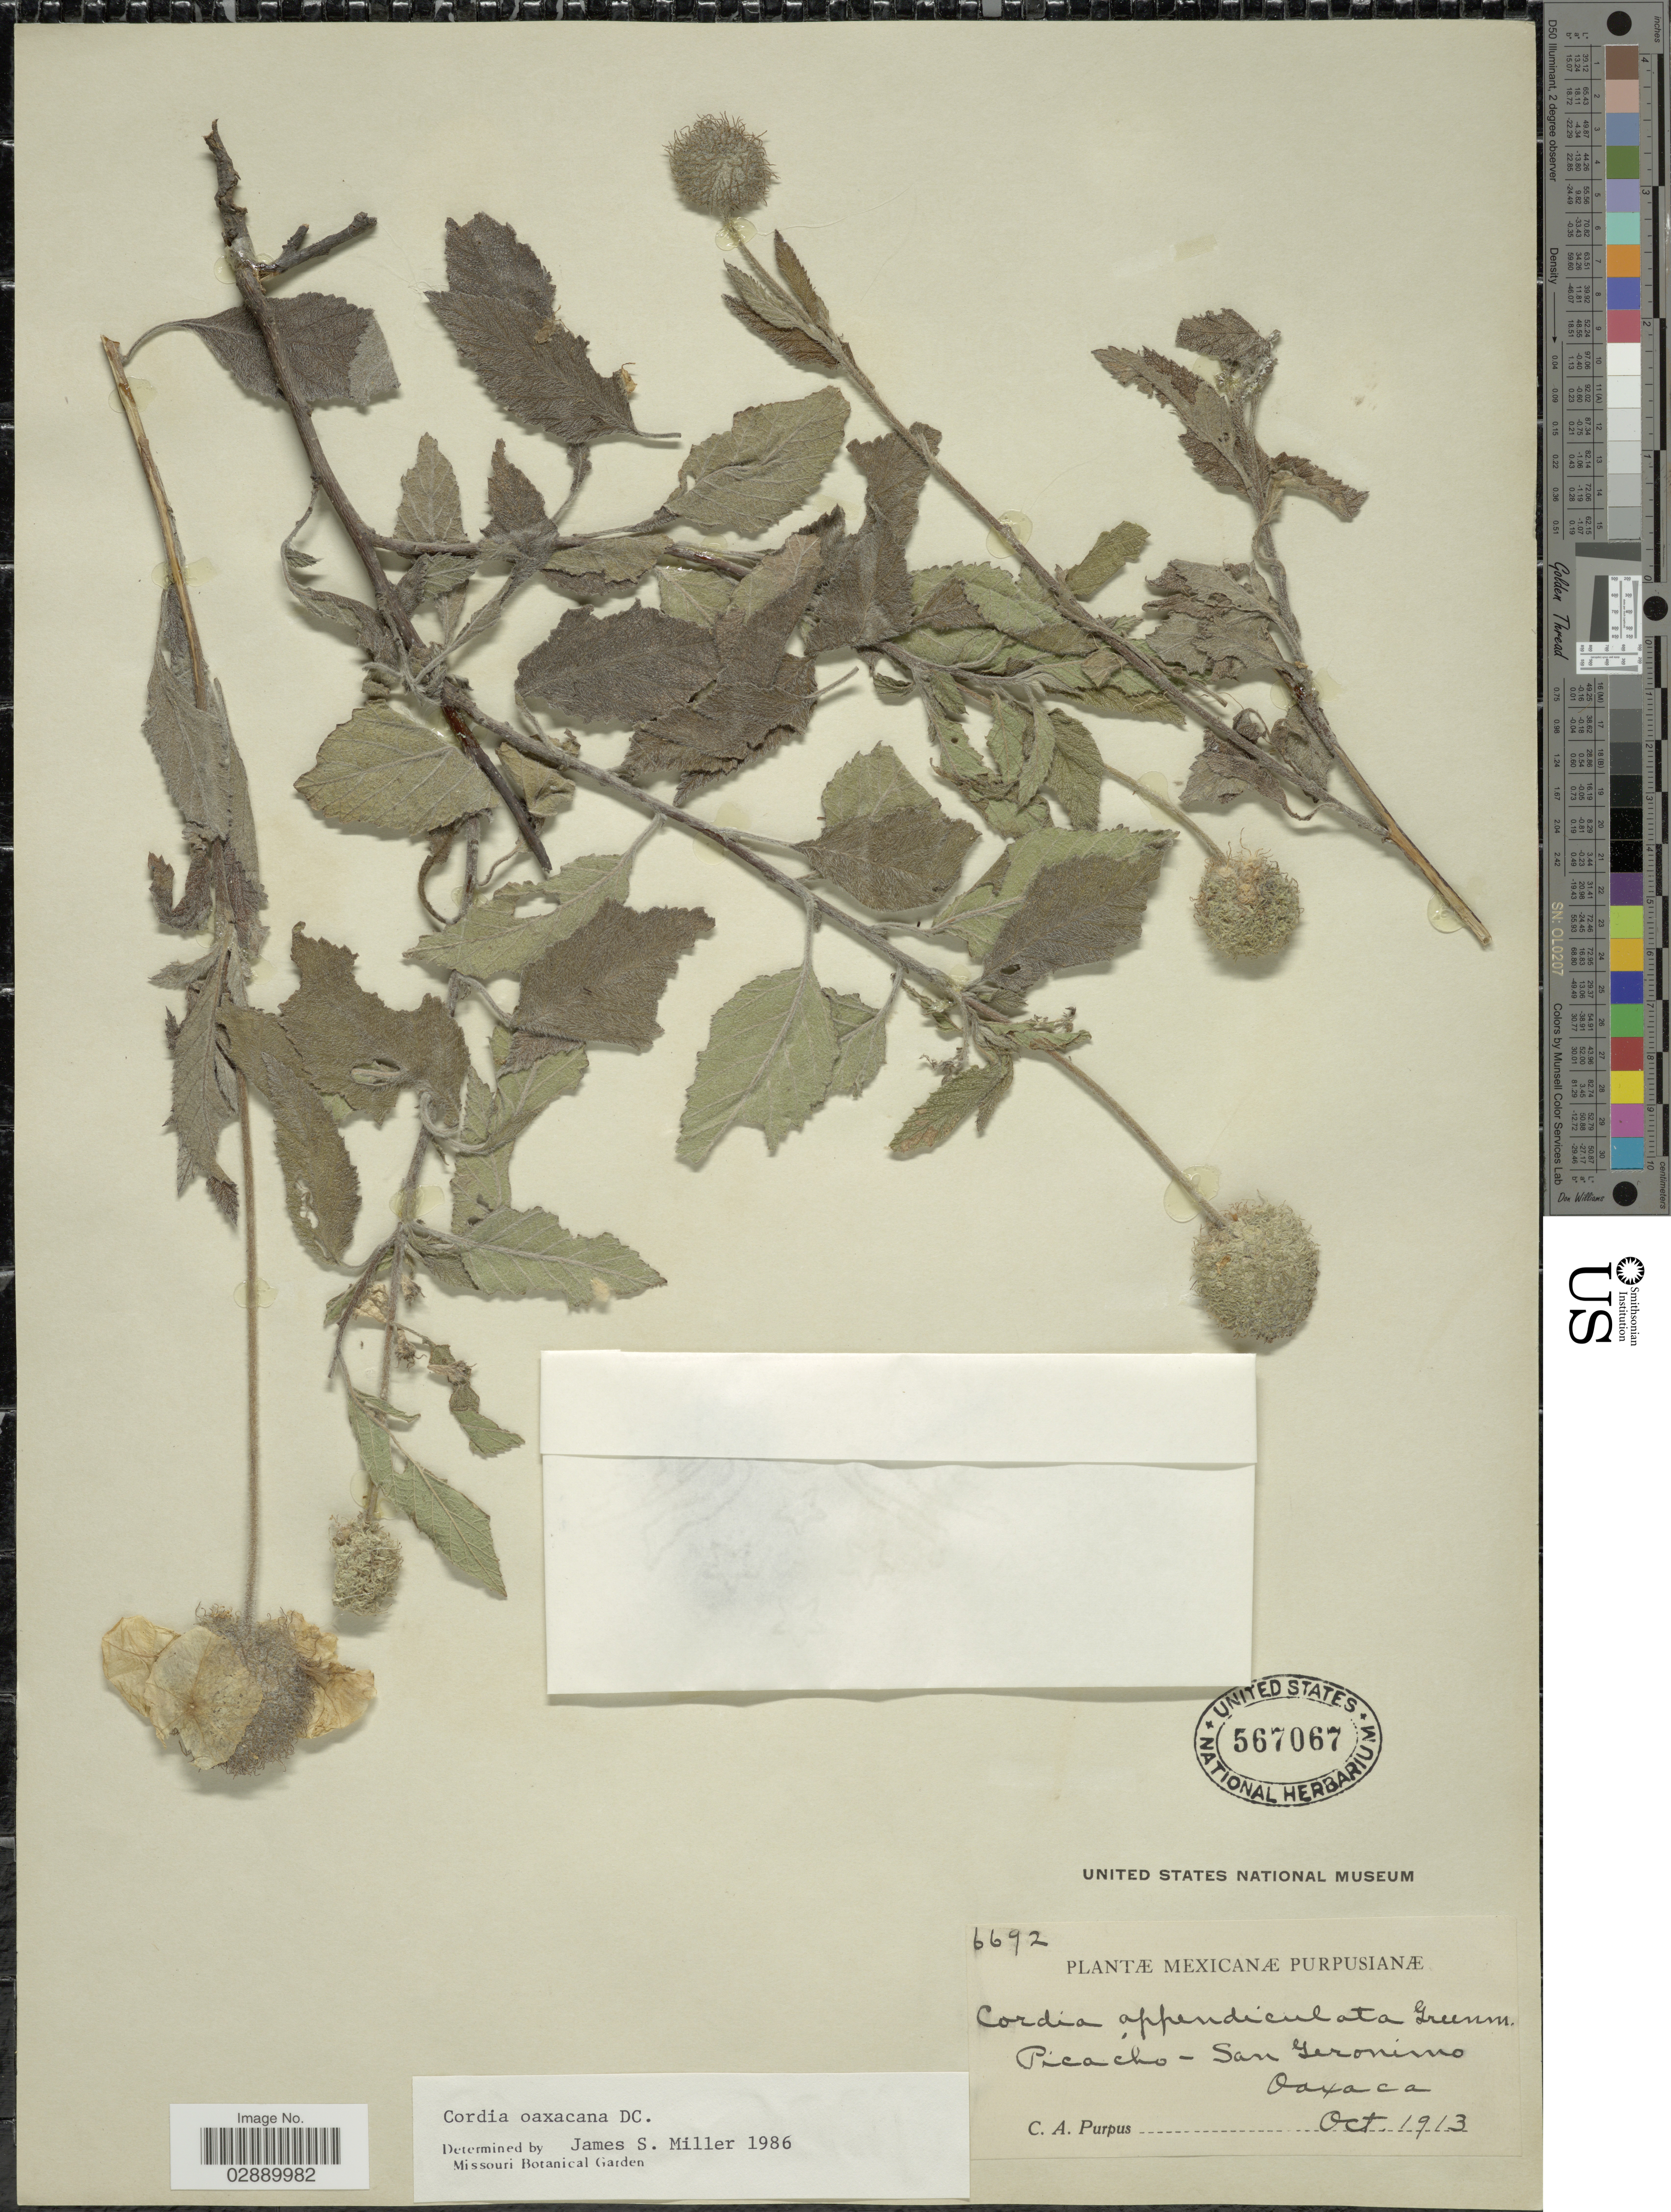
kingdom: Plantae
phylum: Tracheophyta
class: Magnoliopsida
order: Boraginales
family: Cordiaceae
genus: Cordia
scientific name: Cordia oaxacana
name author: A. DC.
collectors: C. A. Purpus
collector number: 6692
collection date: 1913-10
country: Mexico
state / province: Oaxaca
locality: Picacho - San Geronimo.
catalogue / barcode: US 567067